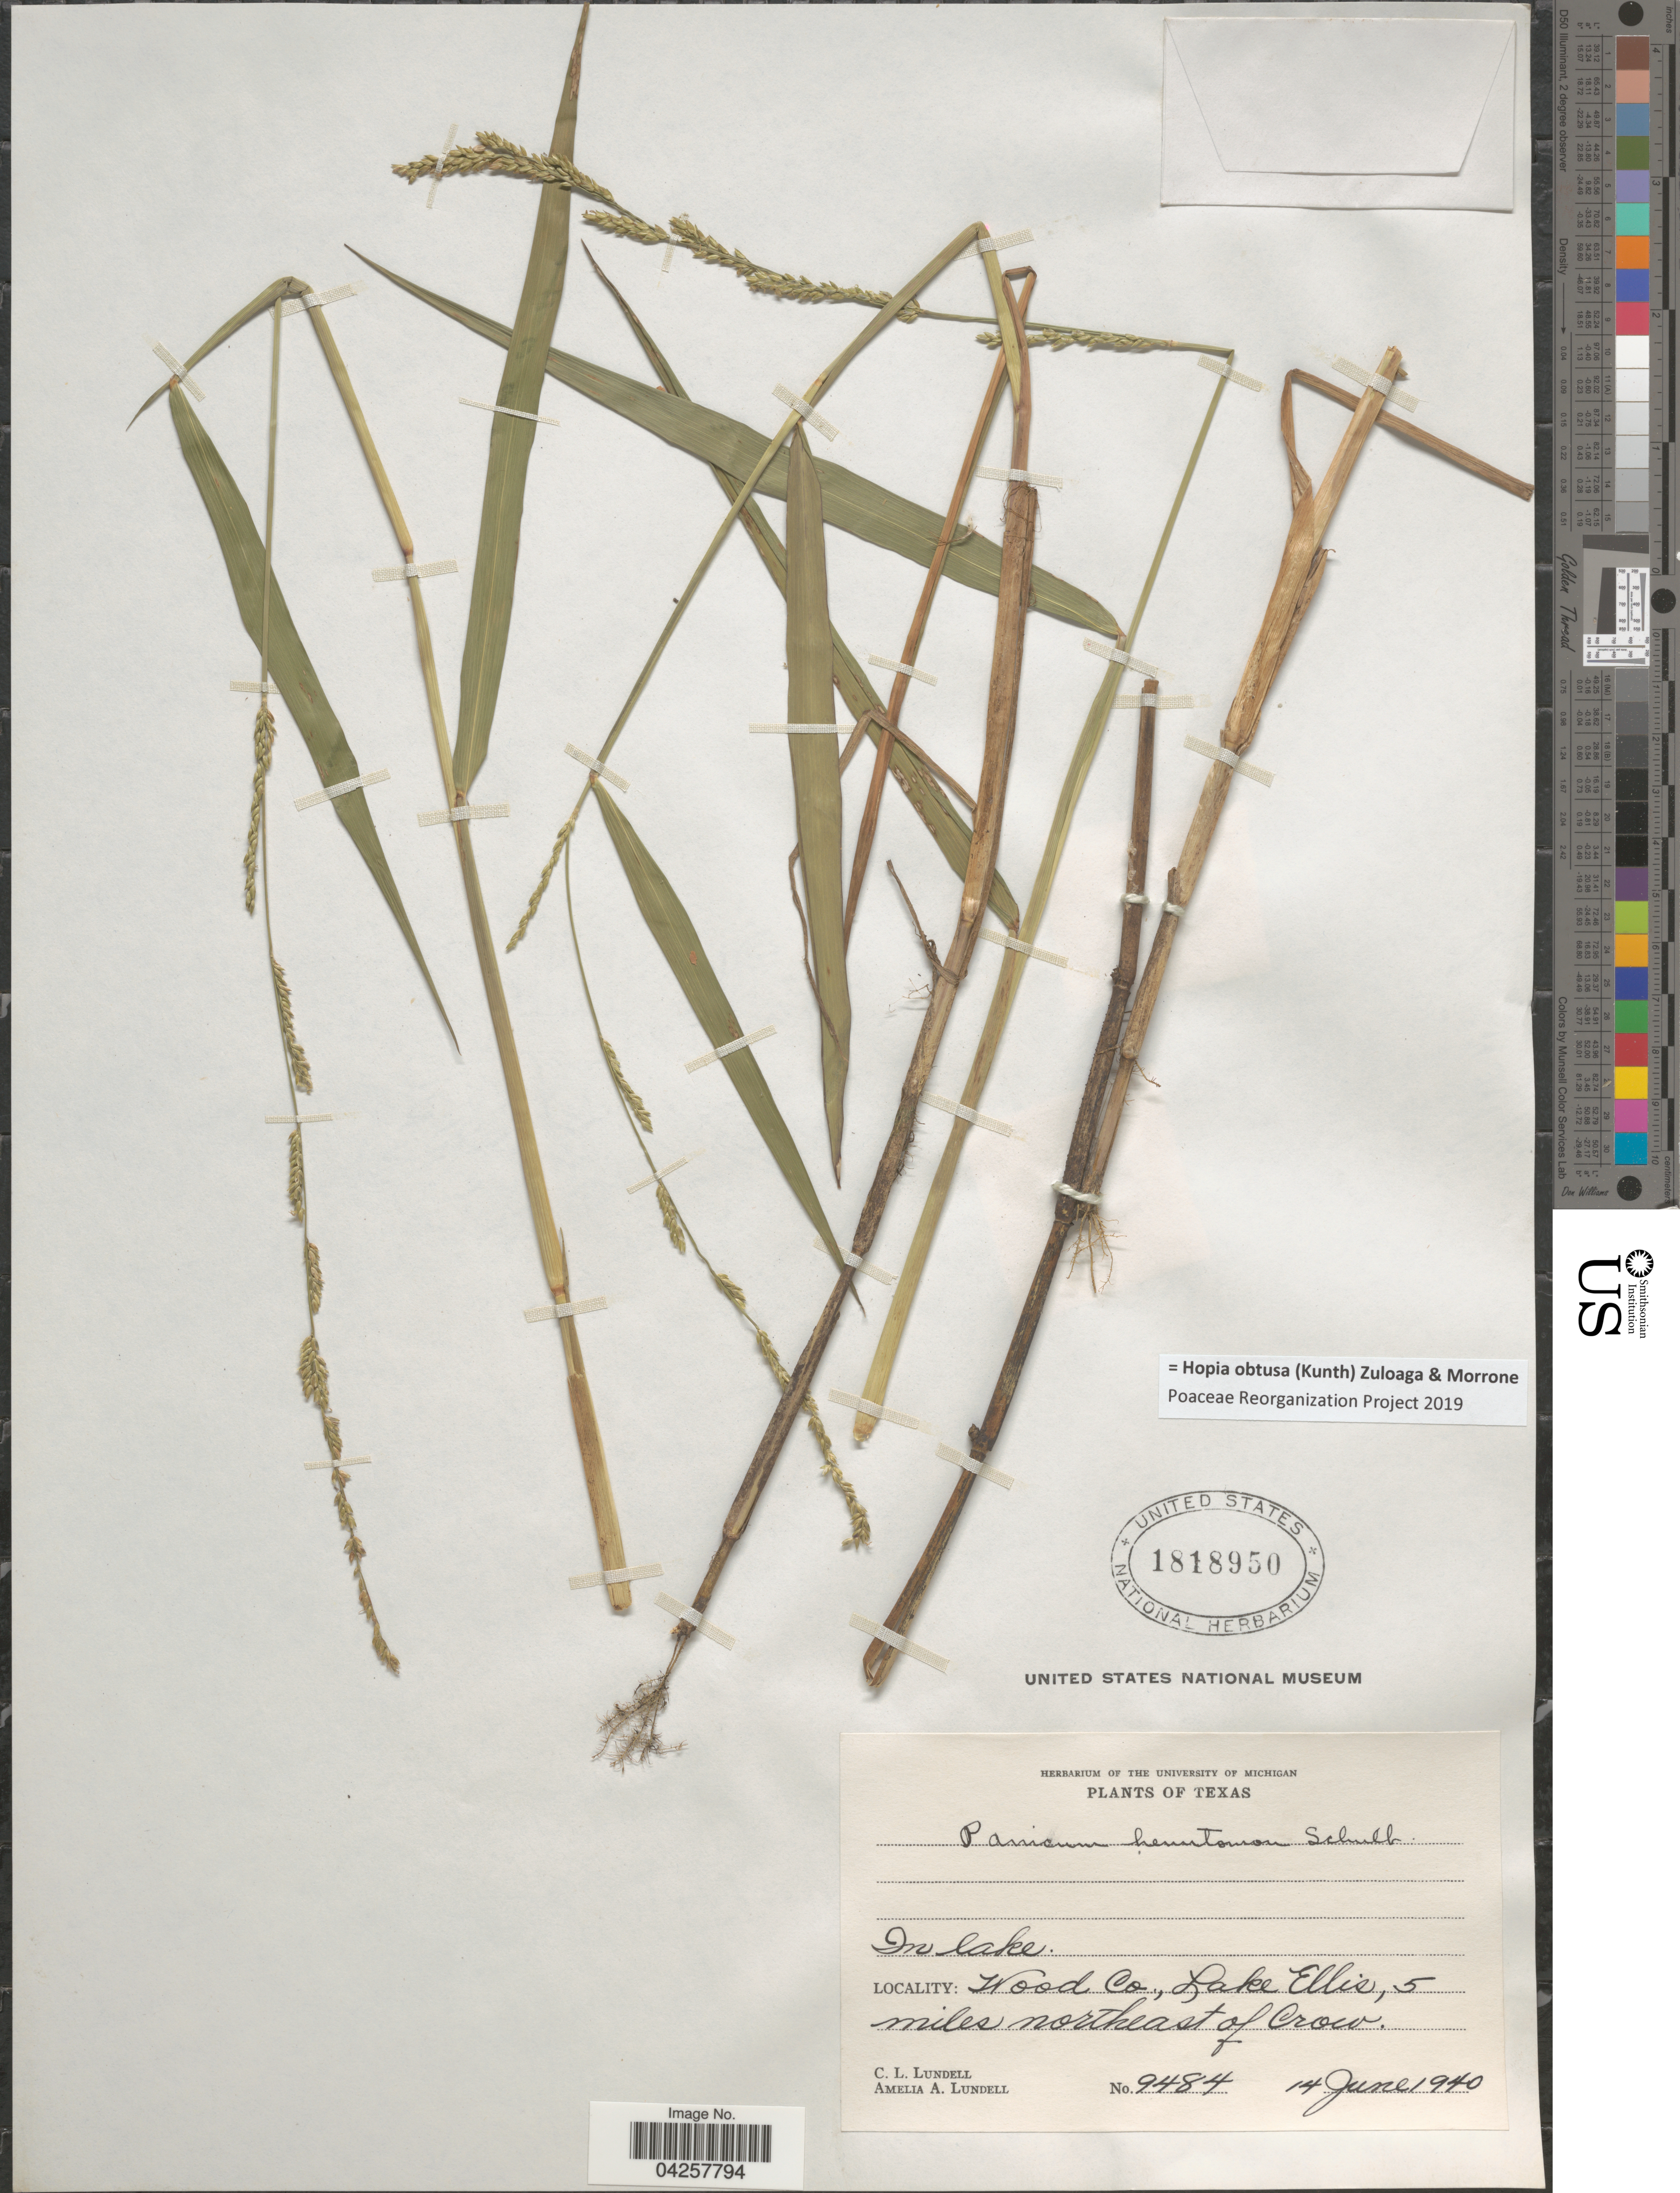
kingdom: Plantae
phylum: Tracheophyta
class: Liliopsida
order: Poales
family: Poaceae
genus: Hopia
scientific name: Hopia obtusa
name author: (Kunth) Zuloaga & Morrone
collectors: C. L. Lundell & A. A. Lundell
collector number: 9484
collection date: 1940-06-14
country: United States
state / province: Texas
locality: In lake. Wood Co., Lake Ellis, 5 miles northeast of Crow.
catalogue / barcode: US 1818950